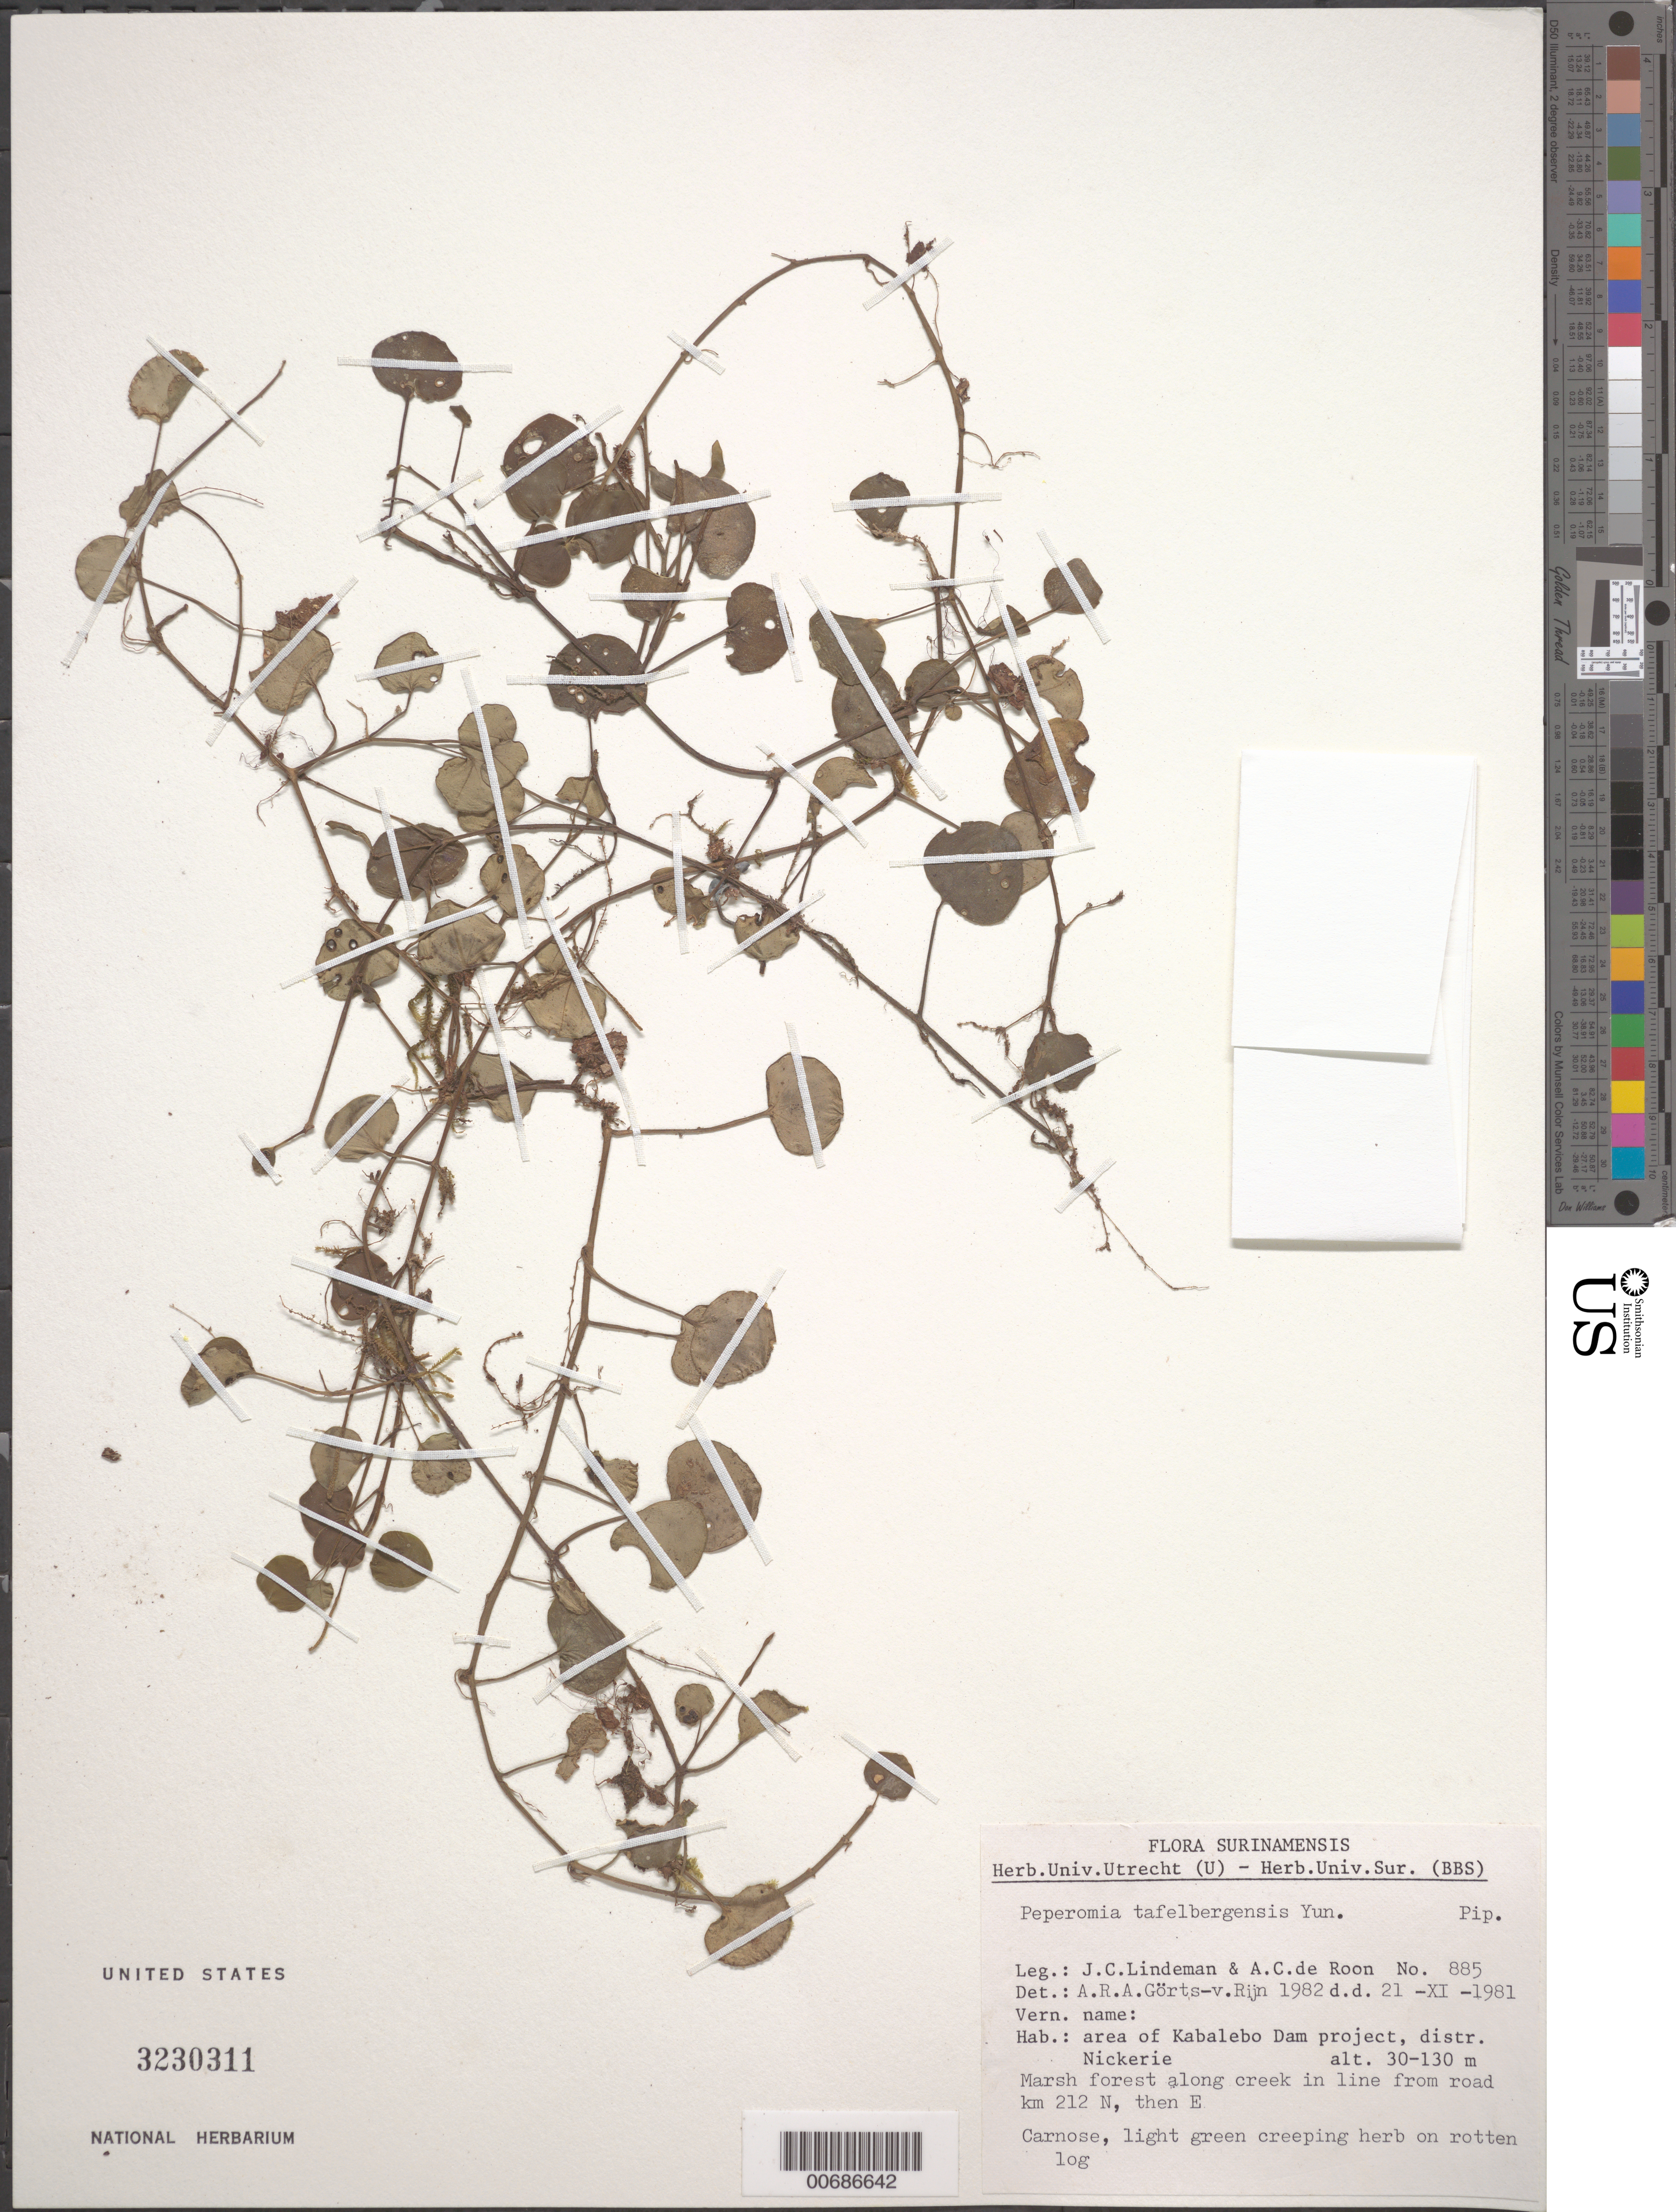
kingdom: Plantae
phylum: Tracheophyta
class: Magnoliopsida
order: Piperales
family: Piperaceae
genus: Peperomia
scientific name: Peperomia ouabianae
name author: C. DC.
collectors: J. C. Lindeman & A. de Roon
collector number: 81 885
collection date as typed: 21-Nov-81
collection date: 1981-11-21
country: Suriname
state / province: Nickerie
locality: Kabalebo Dam project area, along creek in line from road km 212, then E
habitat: Marsh forest along creek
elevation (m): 30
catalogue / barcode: US 3230331